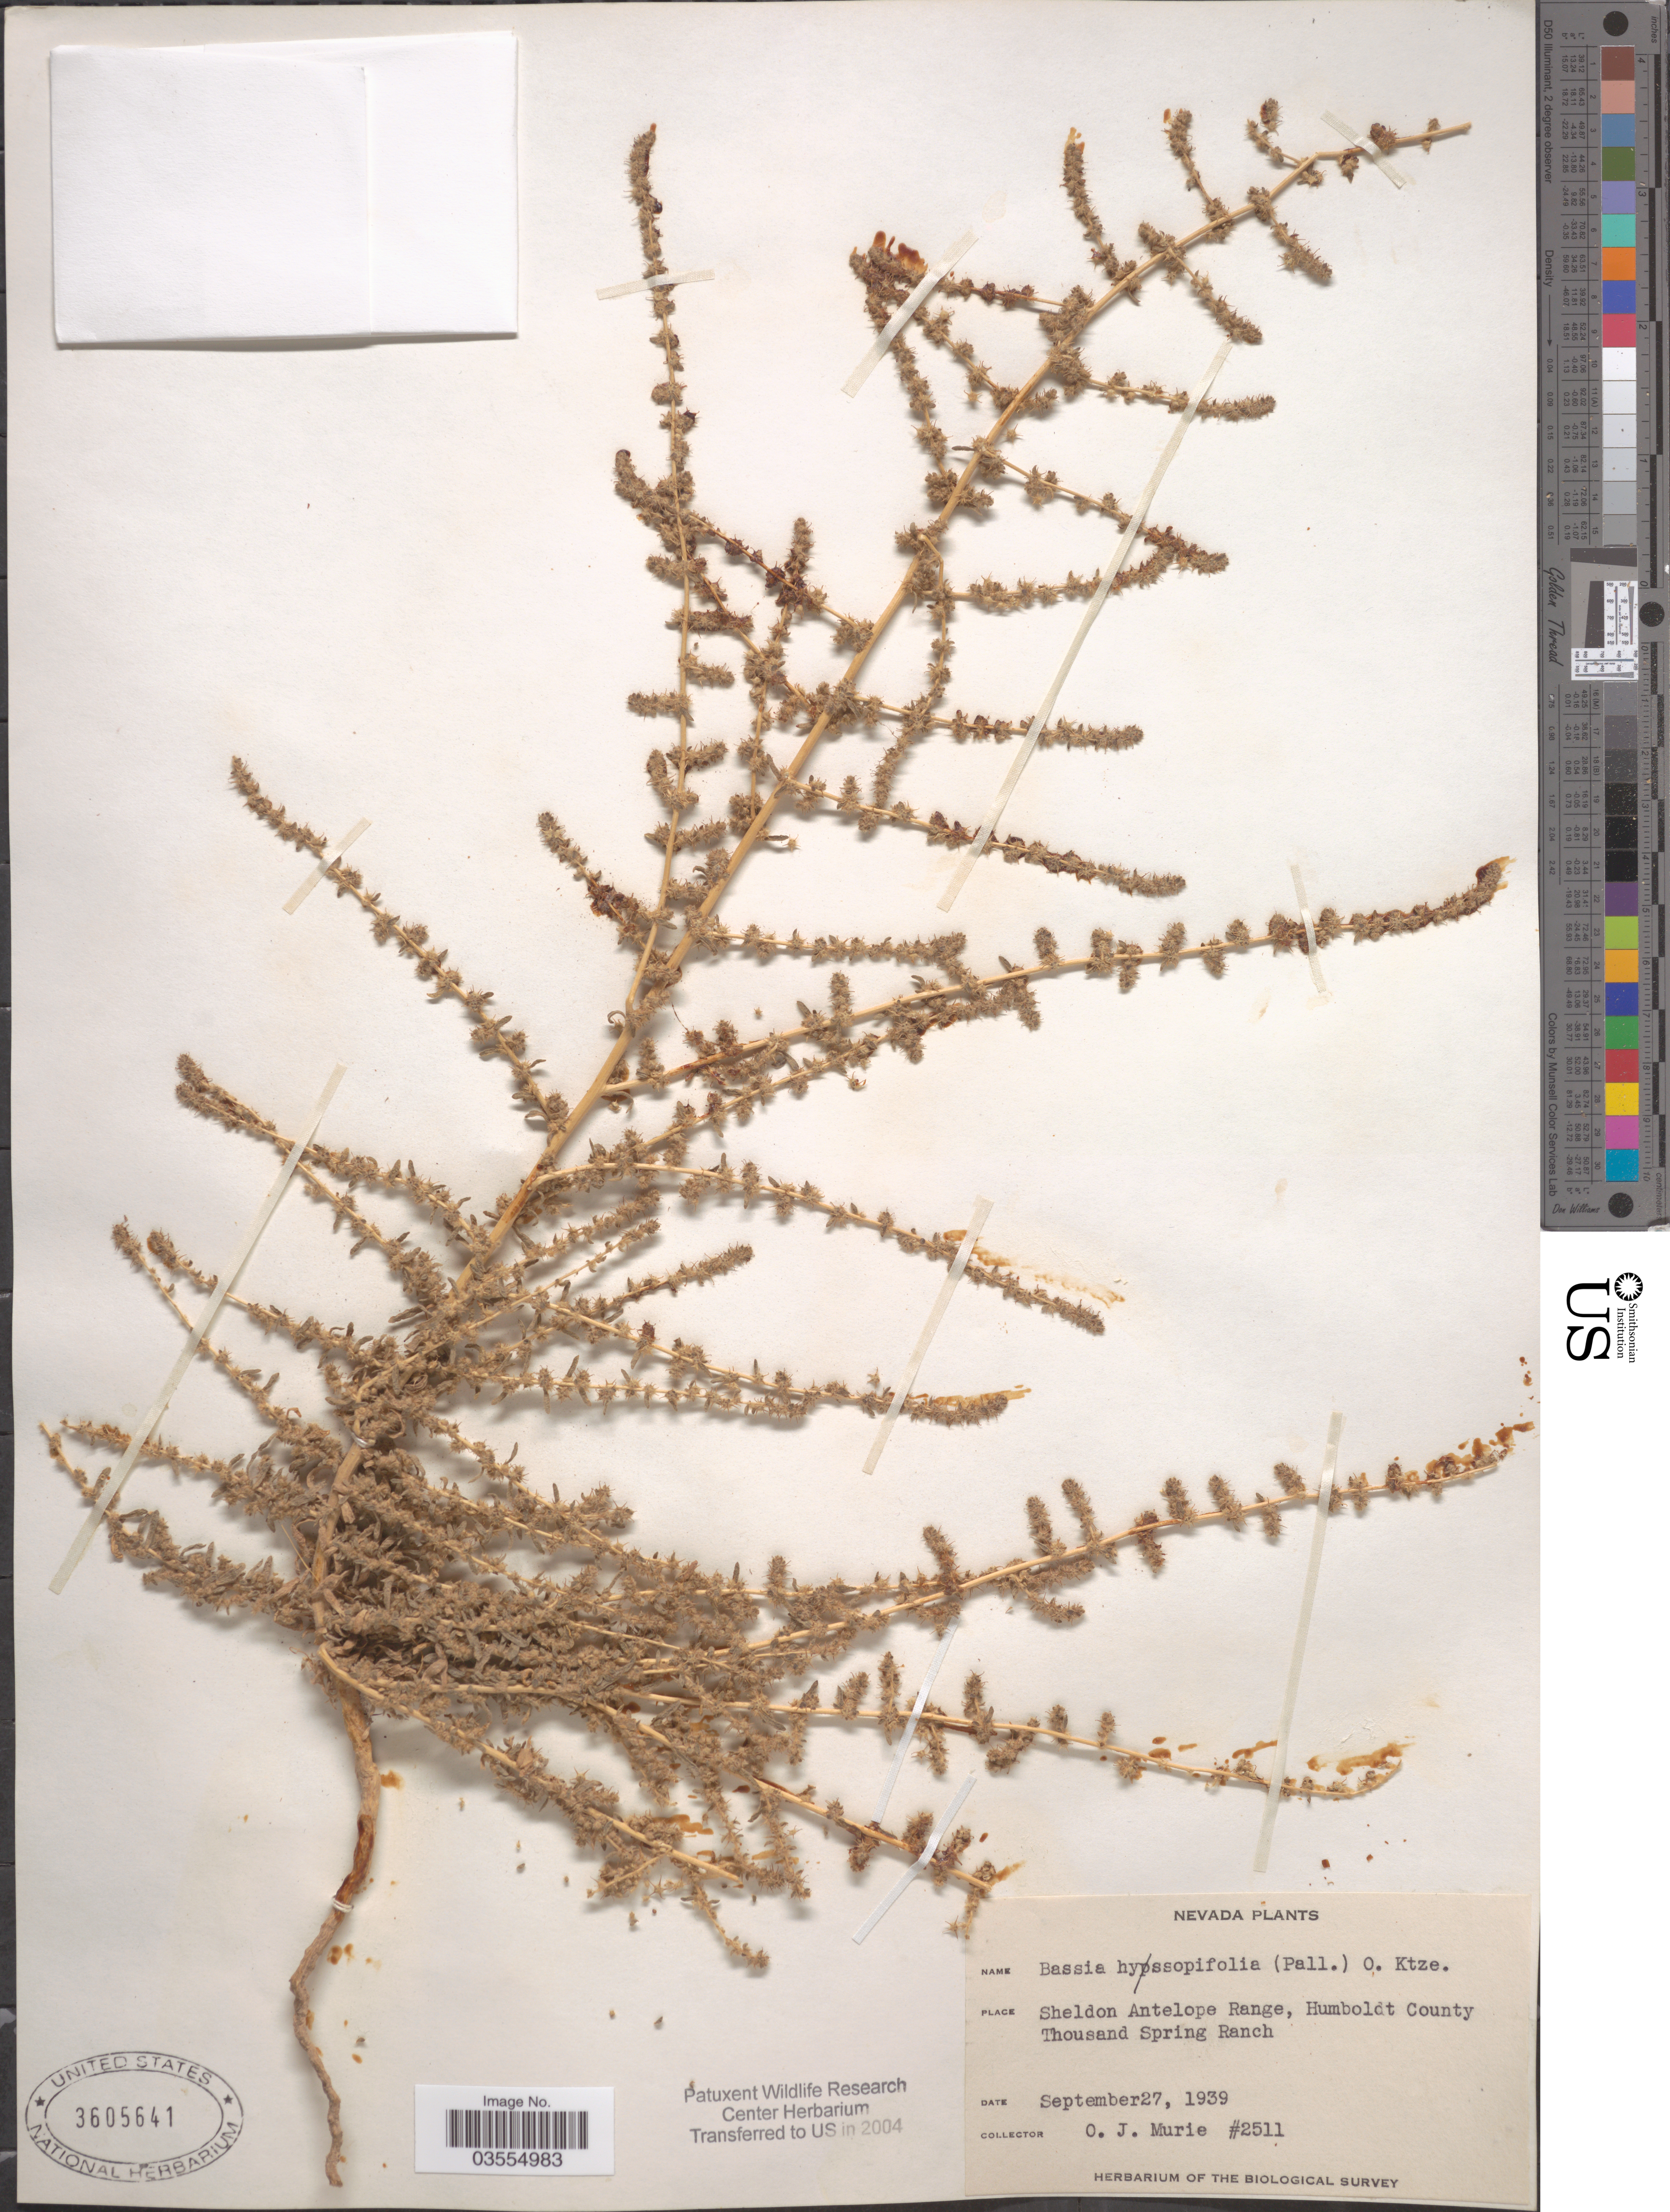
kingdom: Plantae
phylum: Tracheophyta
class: Magnoliopsida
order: Caryophyllales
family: Amaranthaceae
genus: Bassia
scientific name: Bassia hyssopifolia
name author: (Pall.) Kuntze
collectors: O. Murie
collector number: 2511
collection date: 1939-09-27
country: United States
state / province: Nevada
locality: Sheldon Antelope Range, Humboldt County, Thousand Spring Ranch.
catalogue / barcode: US 3605641